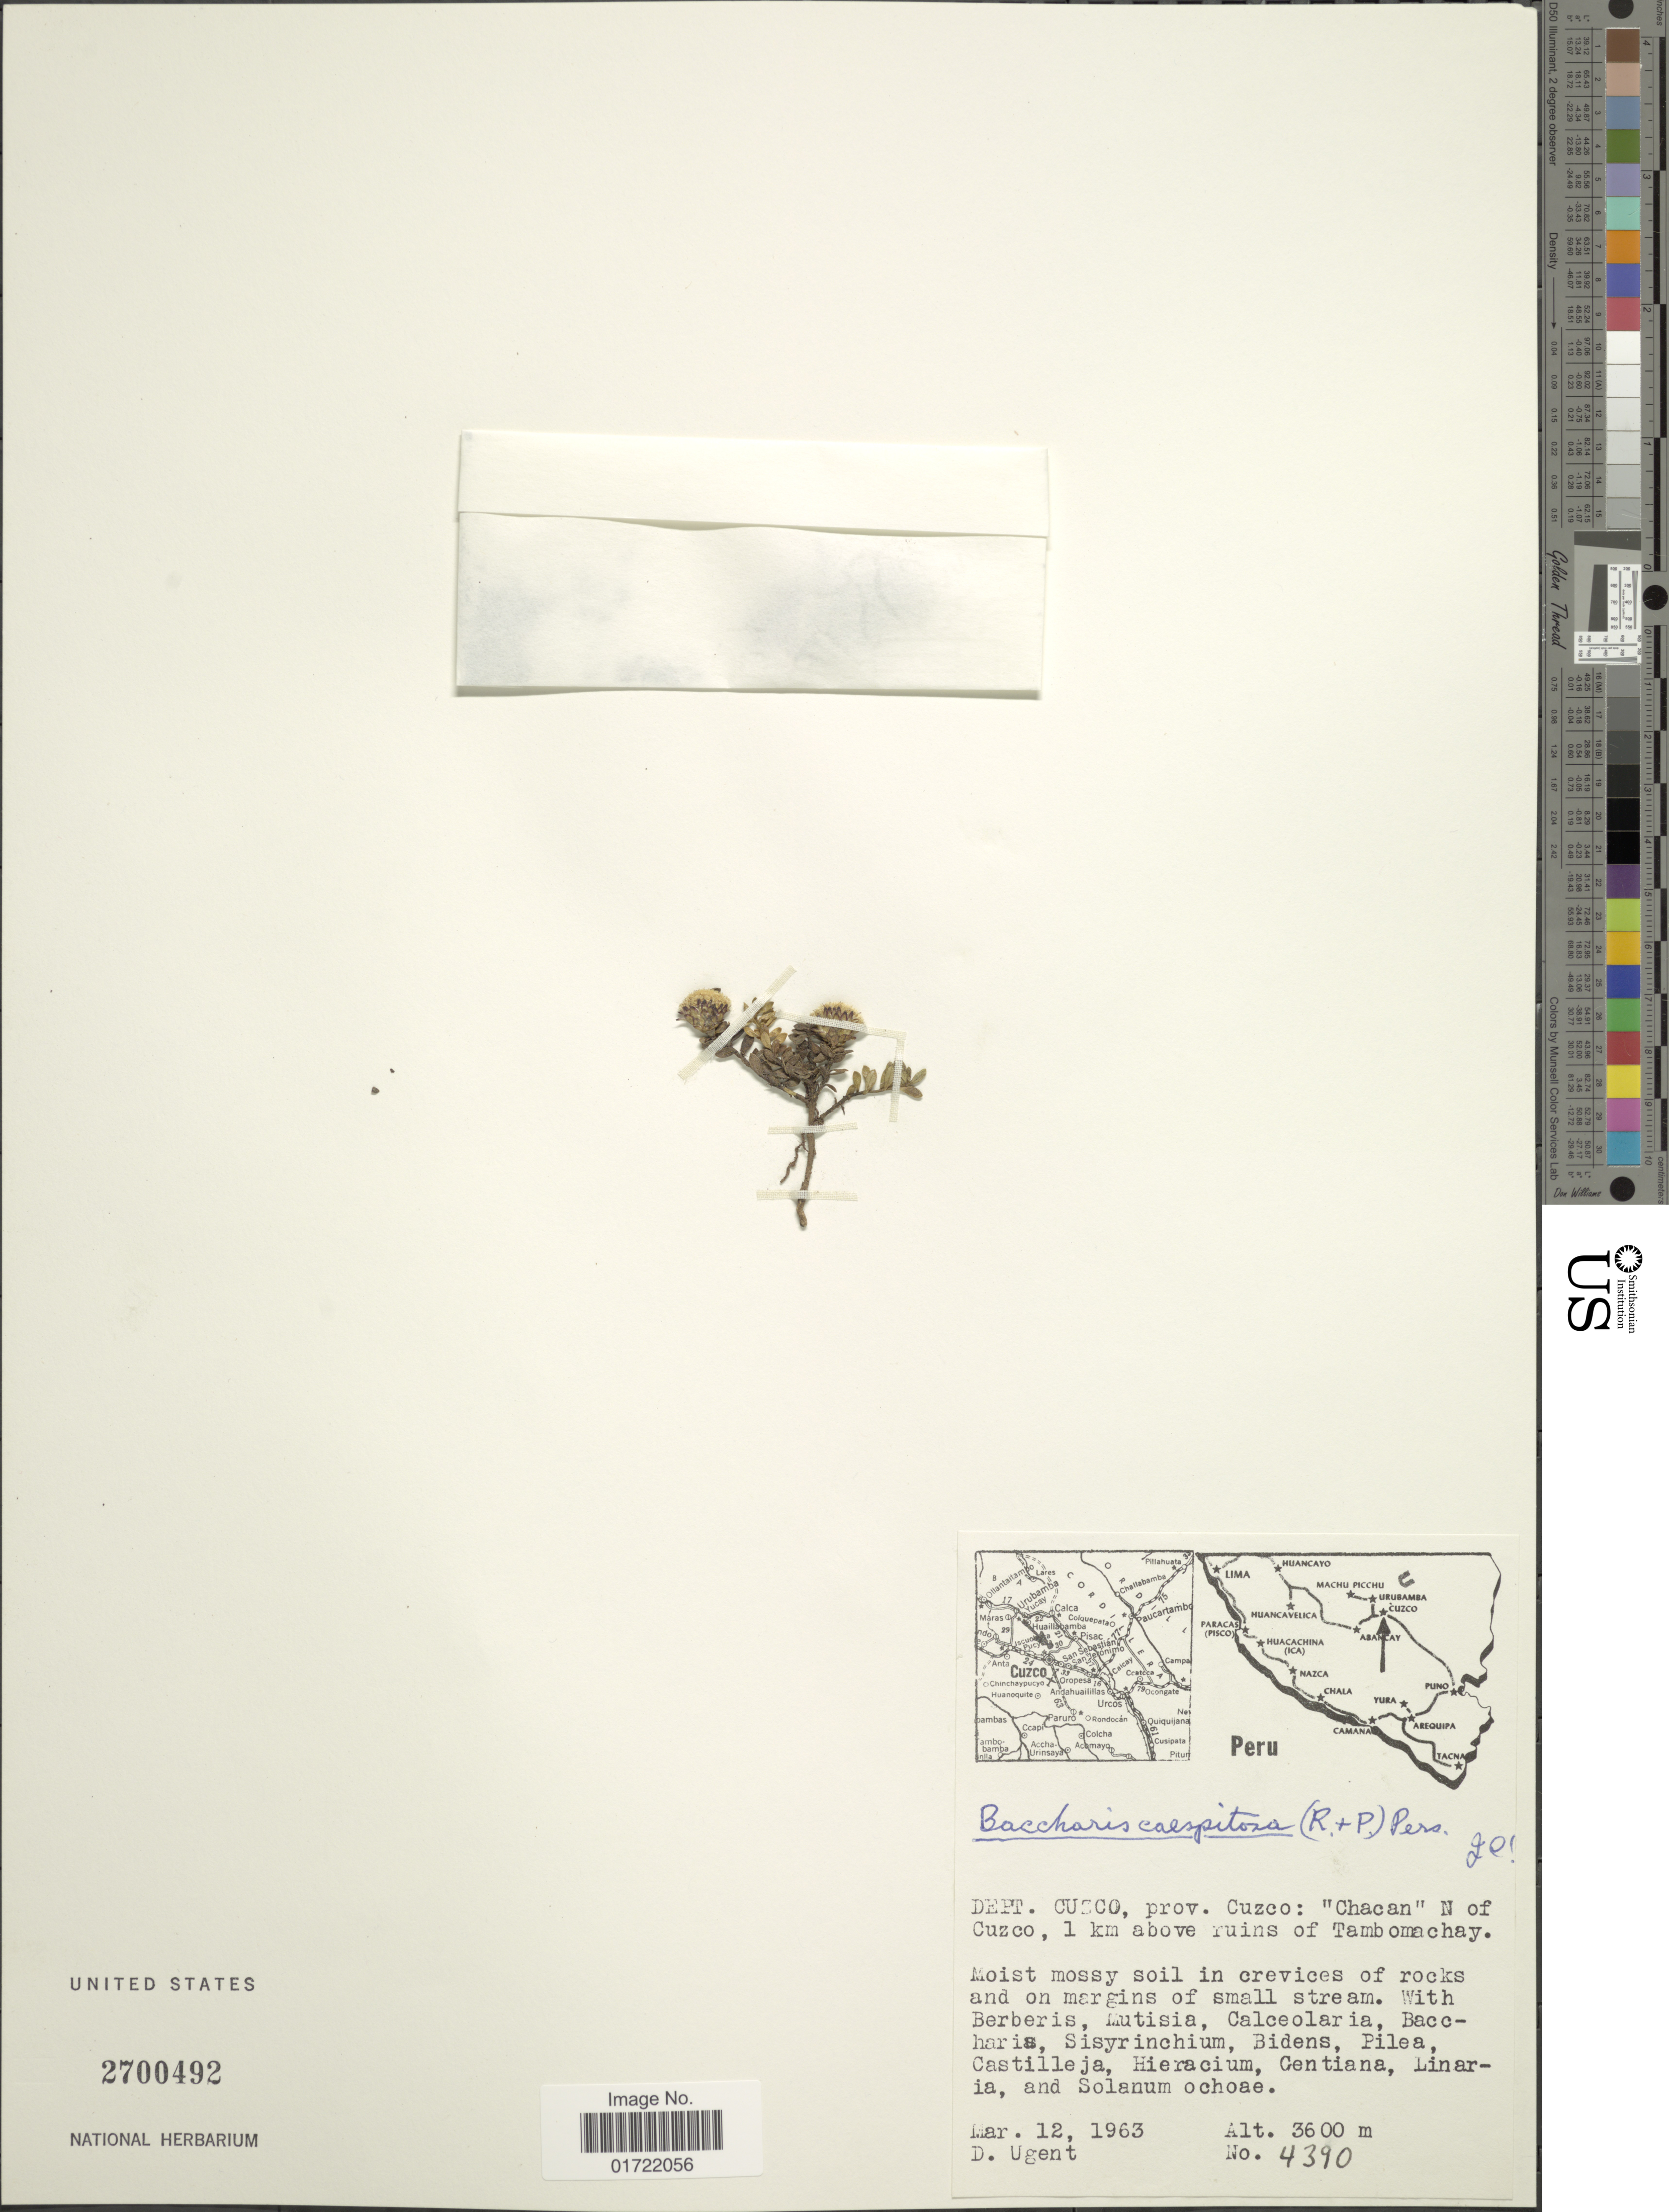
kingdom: Plantae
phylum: Tracheophyta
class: Magnoliopsida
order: Asterales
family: Asteraceae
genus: Baccharis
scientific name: Baccharis caespitosa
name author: (Ruiz & Pav.) Pers.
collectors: D. Ugent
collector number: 4390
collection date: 1963-03-12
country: Peru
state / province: Cusco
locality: Depto. Cuzco, "Chacan" N of Cuzco, 1 km above ruins of Tambomachay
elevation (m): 3600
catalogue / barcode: US 2700492